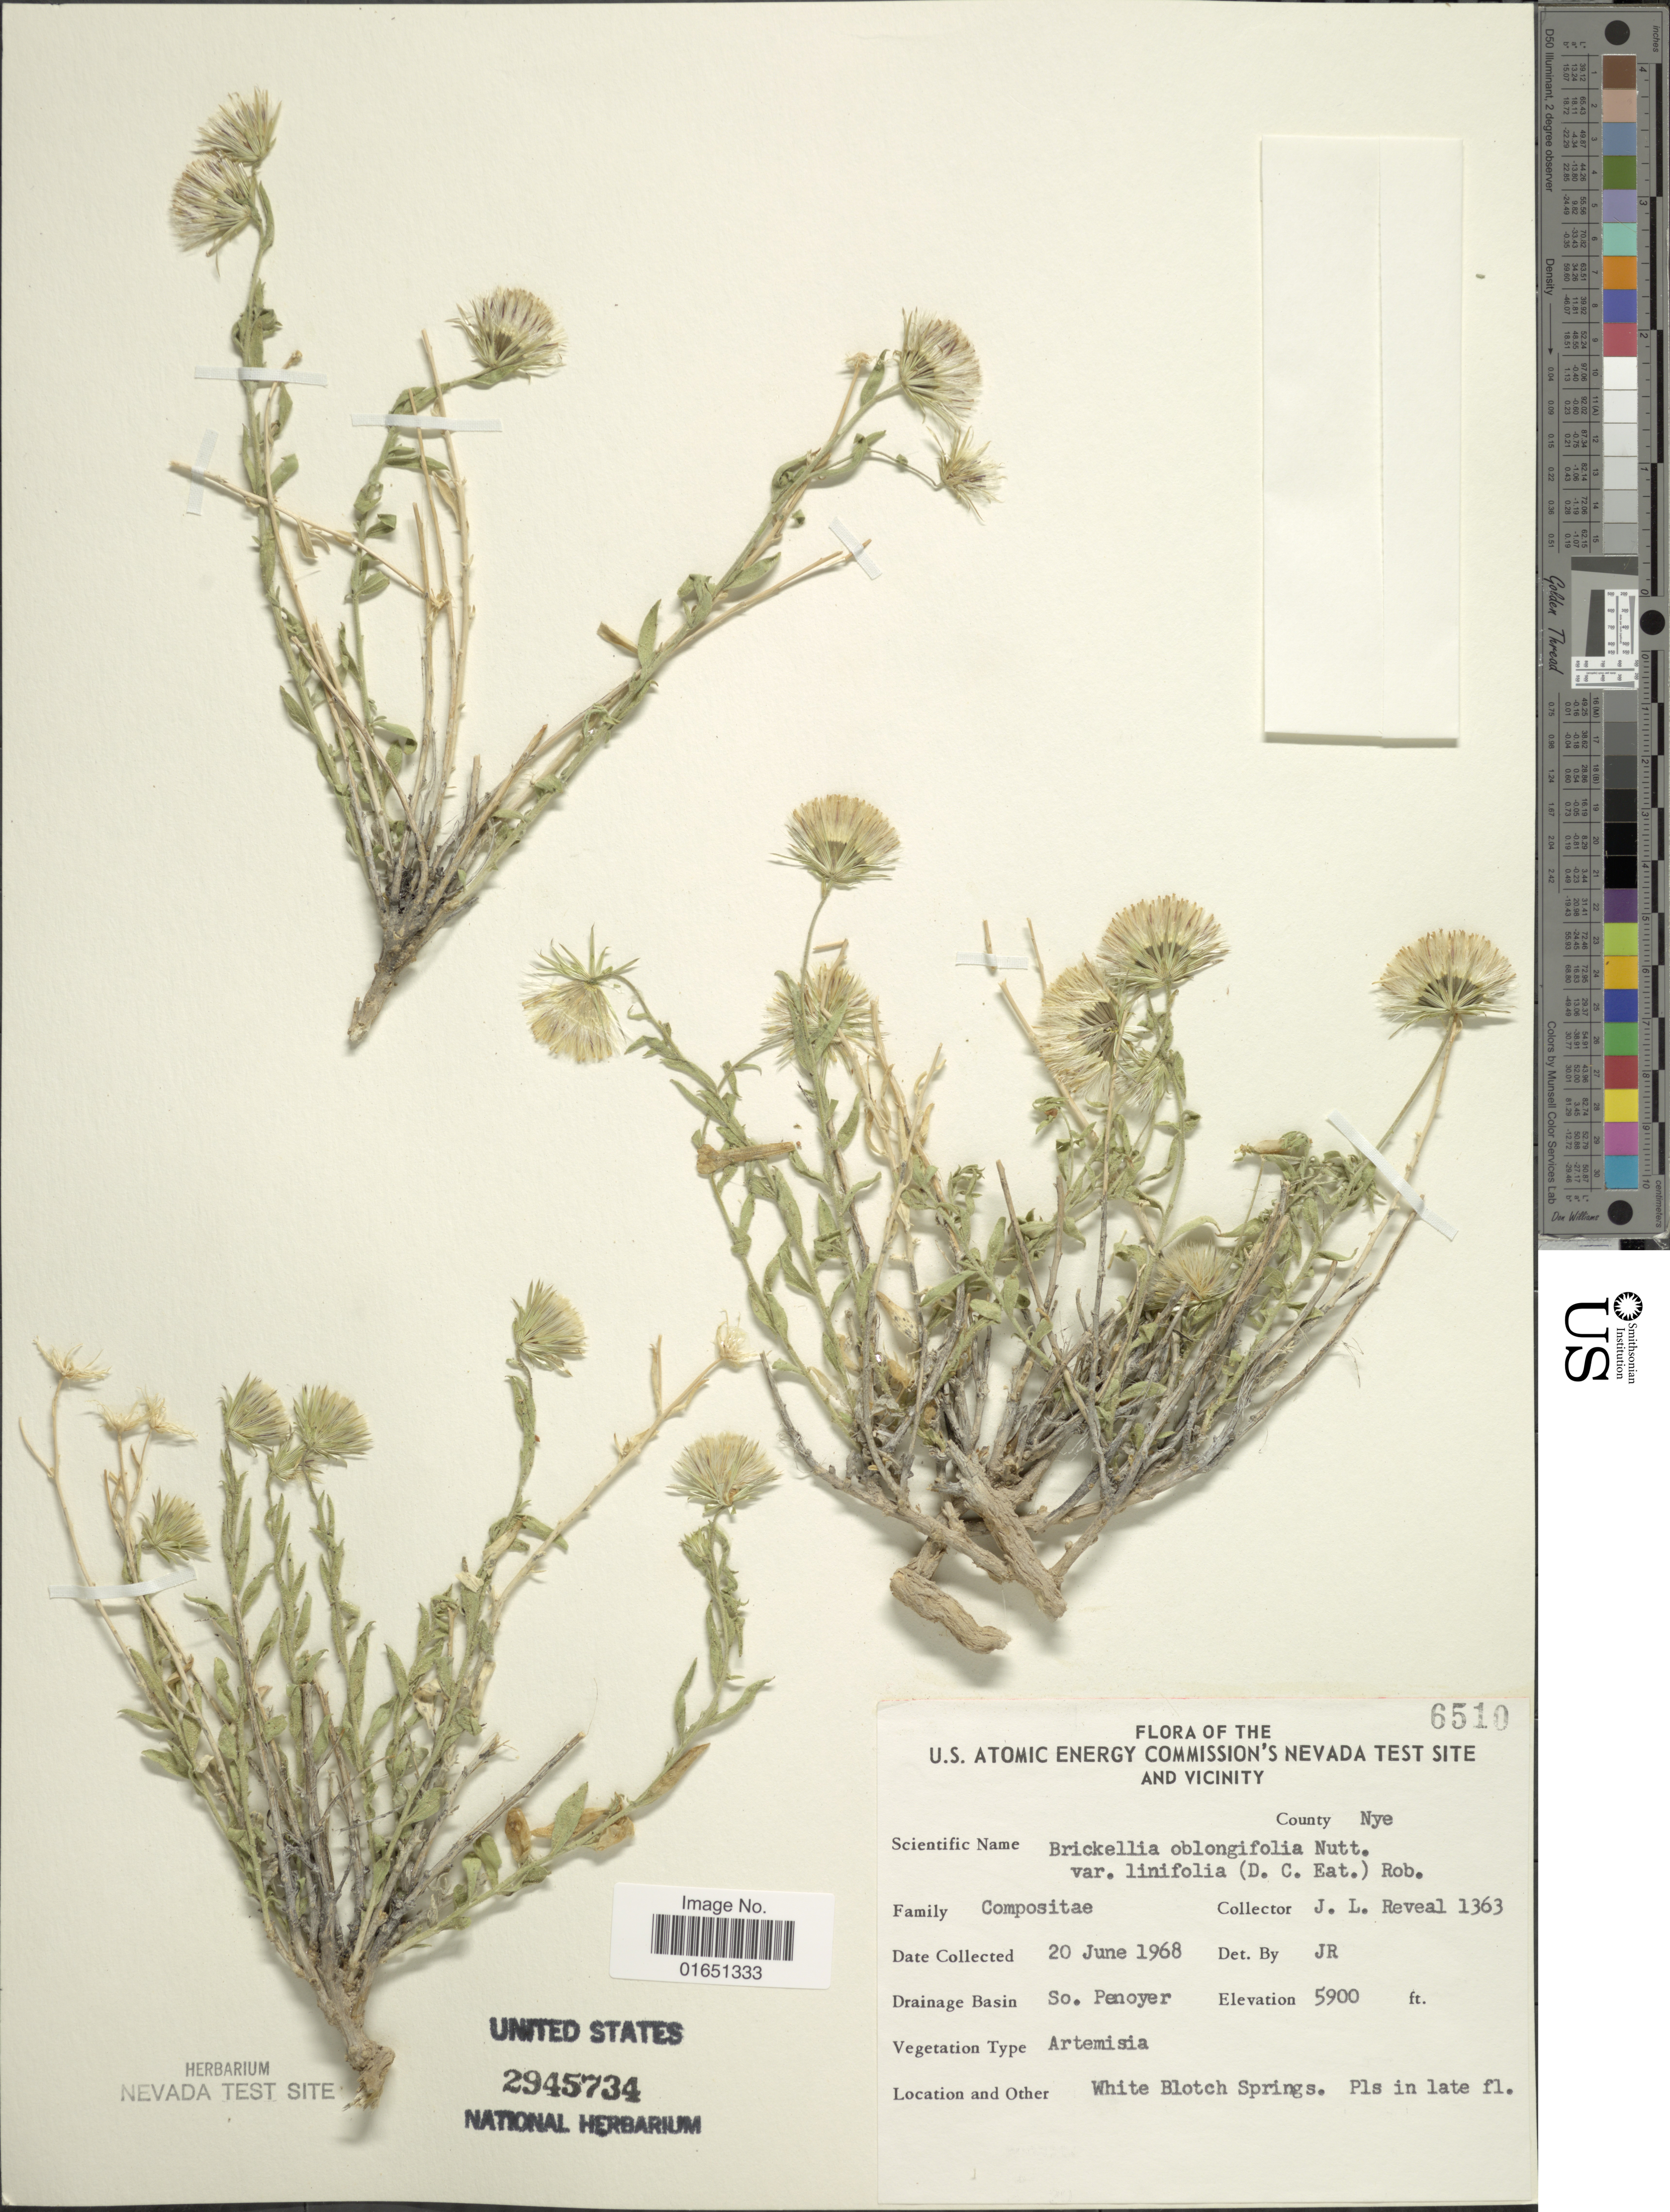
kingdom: Plantae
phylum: Tracheophyta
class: Magnoliopsida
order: Asterales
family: Asteraceae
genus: Brickellia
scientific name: Brickellia oblongifolia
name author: Nutt.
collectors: J. L. Reveal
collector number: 1363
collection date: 1968-06-20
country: United States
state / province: Nevada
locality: The U.S. Atomic Energy Commission's Nevada Test Site and vicinity, County Nye, Drainage Basin White Blotch Springs. Pls in late fl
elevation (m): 1798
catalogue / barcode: US 2945734